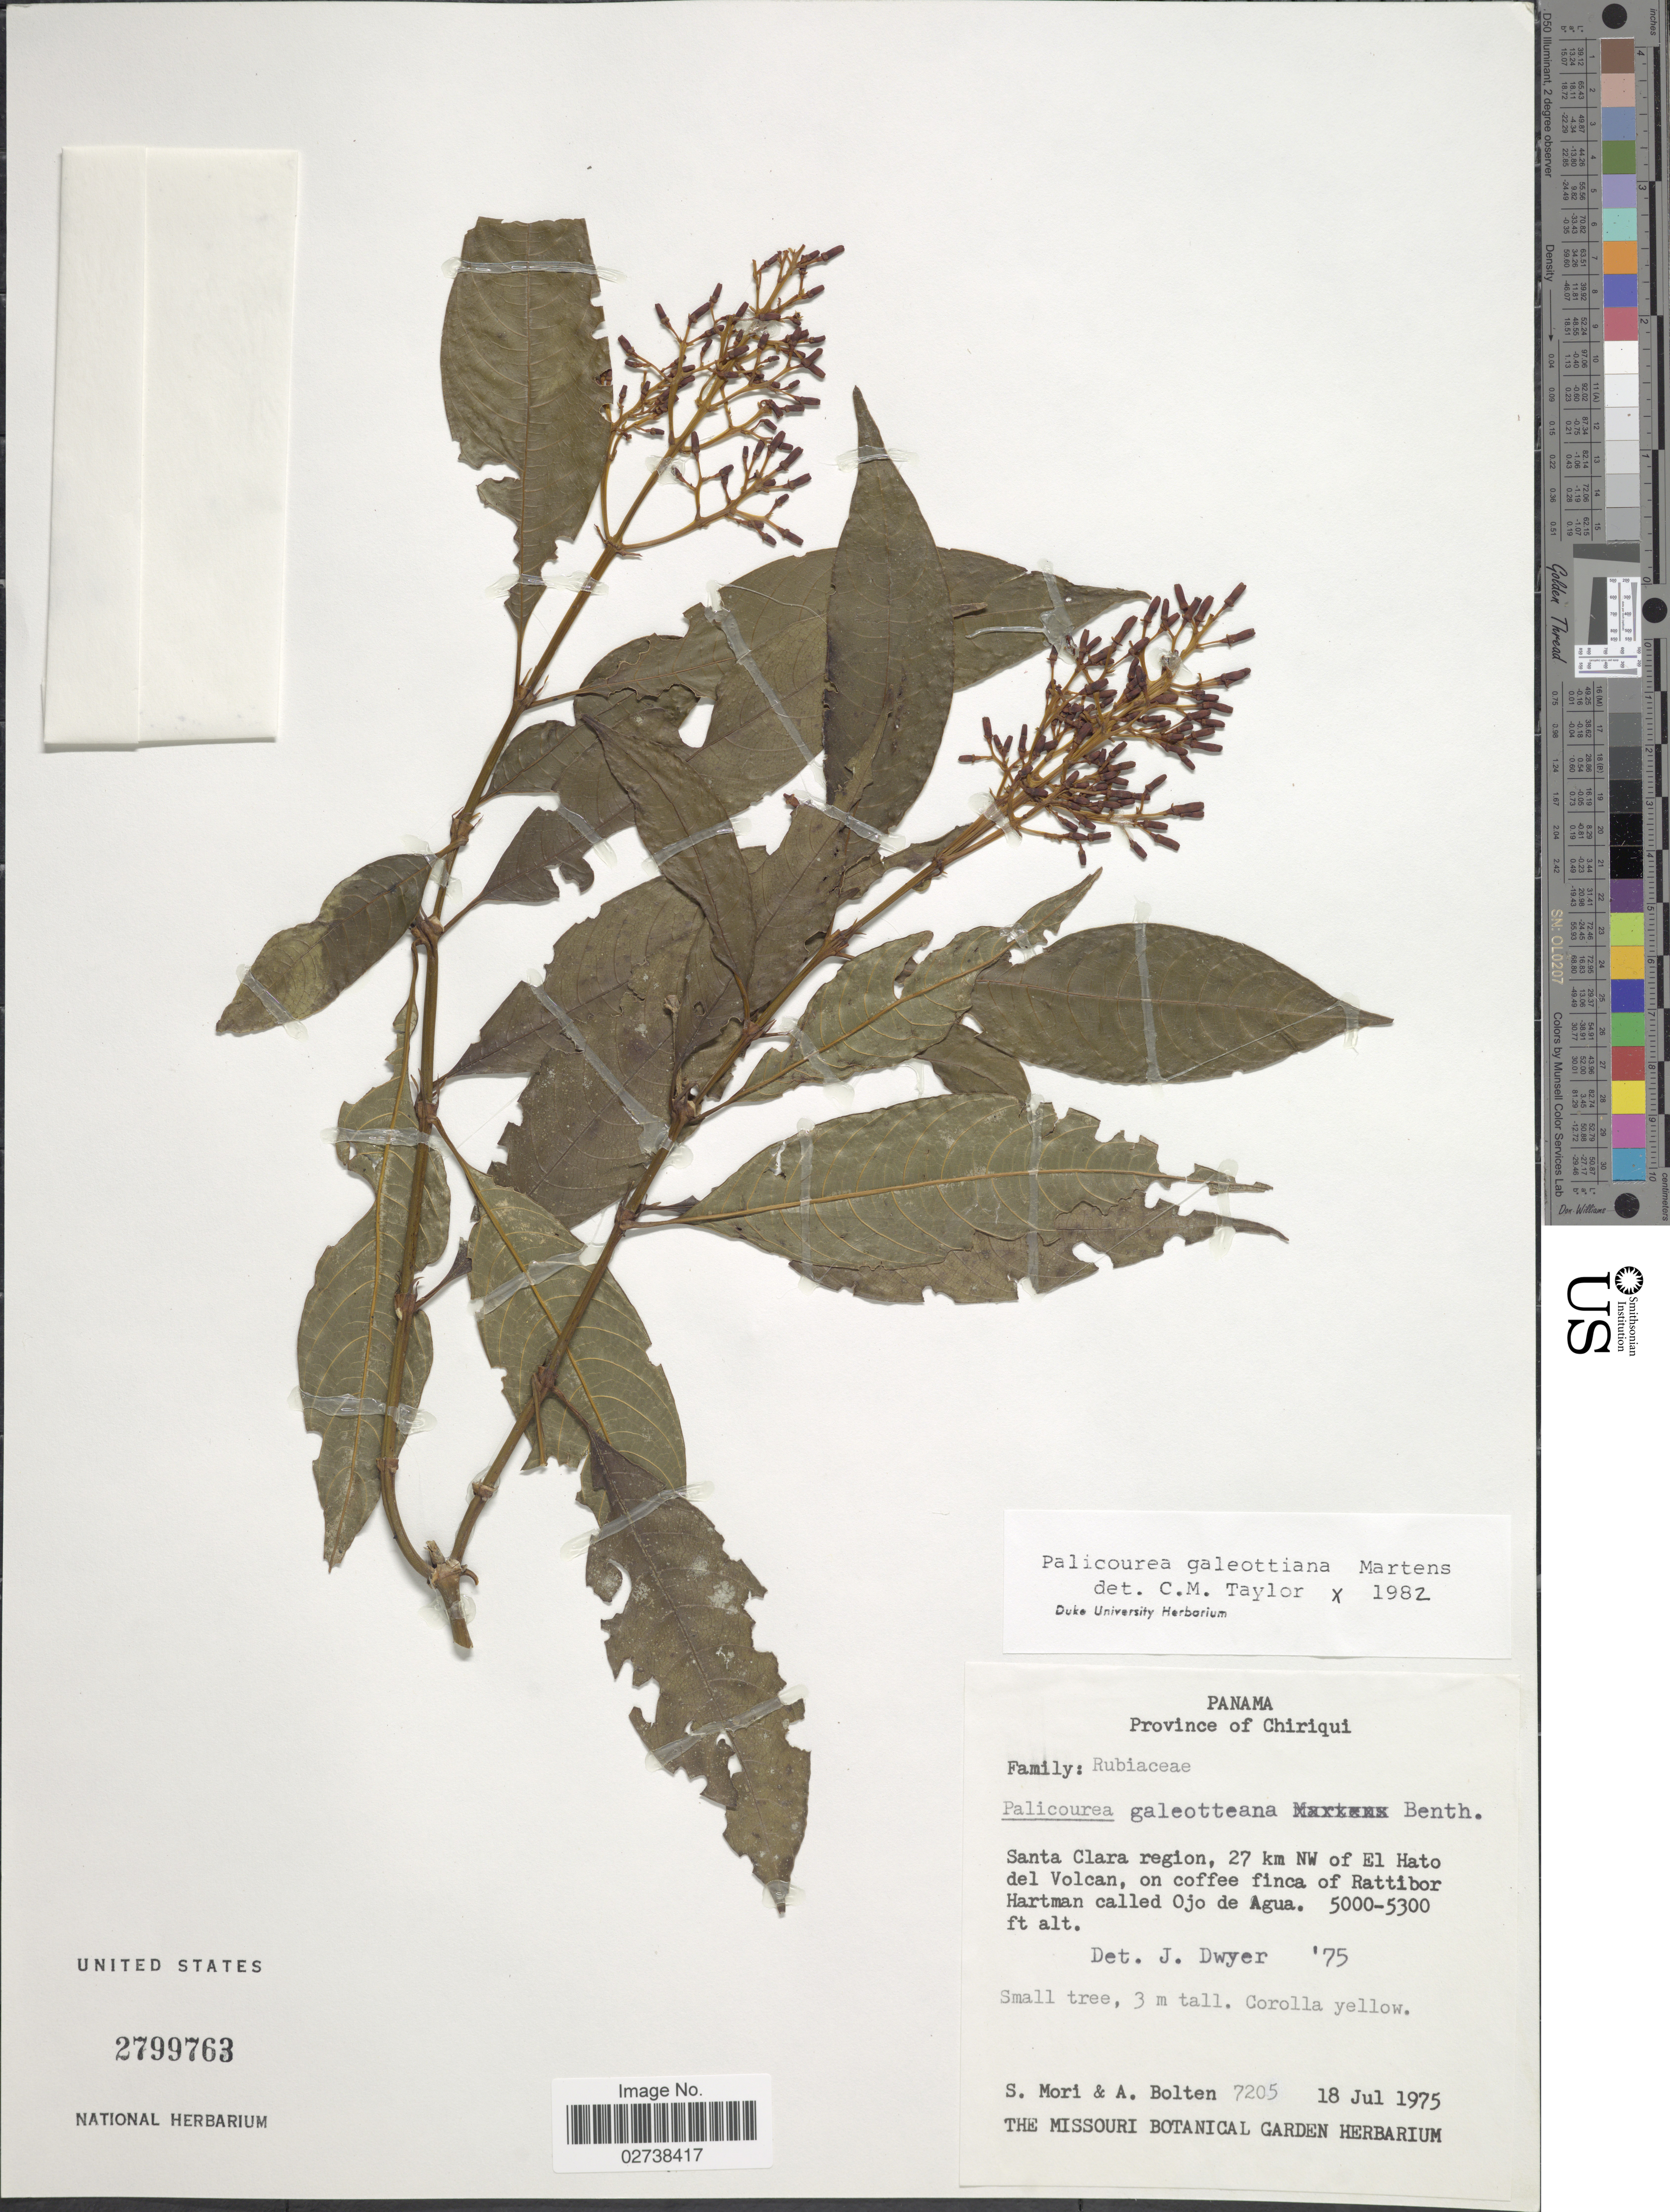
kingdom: Plantae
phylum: Tracheophyta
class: Magnoliopsida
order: Gentianales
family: Rubiaceae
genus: Palicourea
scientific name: Palicourea galeottiana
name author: M. Martens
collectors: S. Mori & A. Bolten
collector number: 7205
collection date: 1975-07-18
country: Panama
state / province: Chiriqui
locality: Province of Chiriqui. Santa Clara region, 27 km NW of El Hato del Volcan, on coffee finca of Rattibor Hartman calles Ojo de Agua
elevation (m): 1524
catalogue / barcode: US 2799763